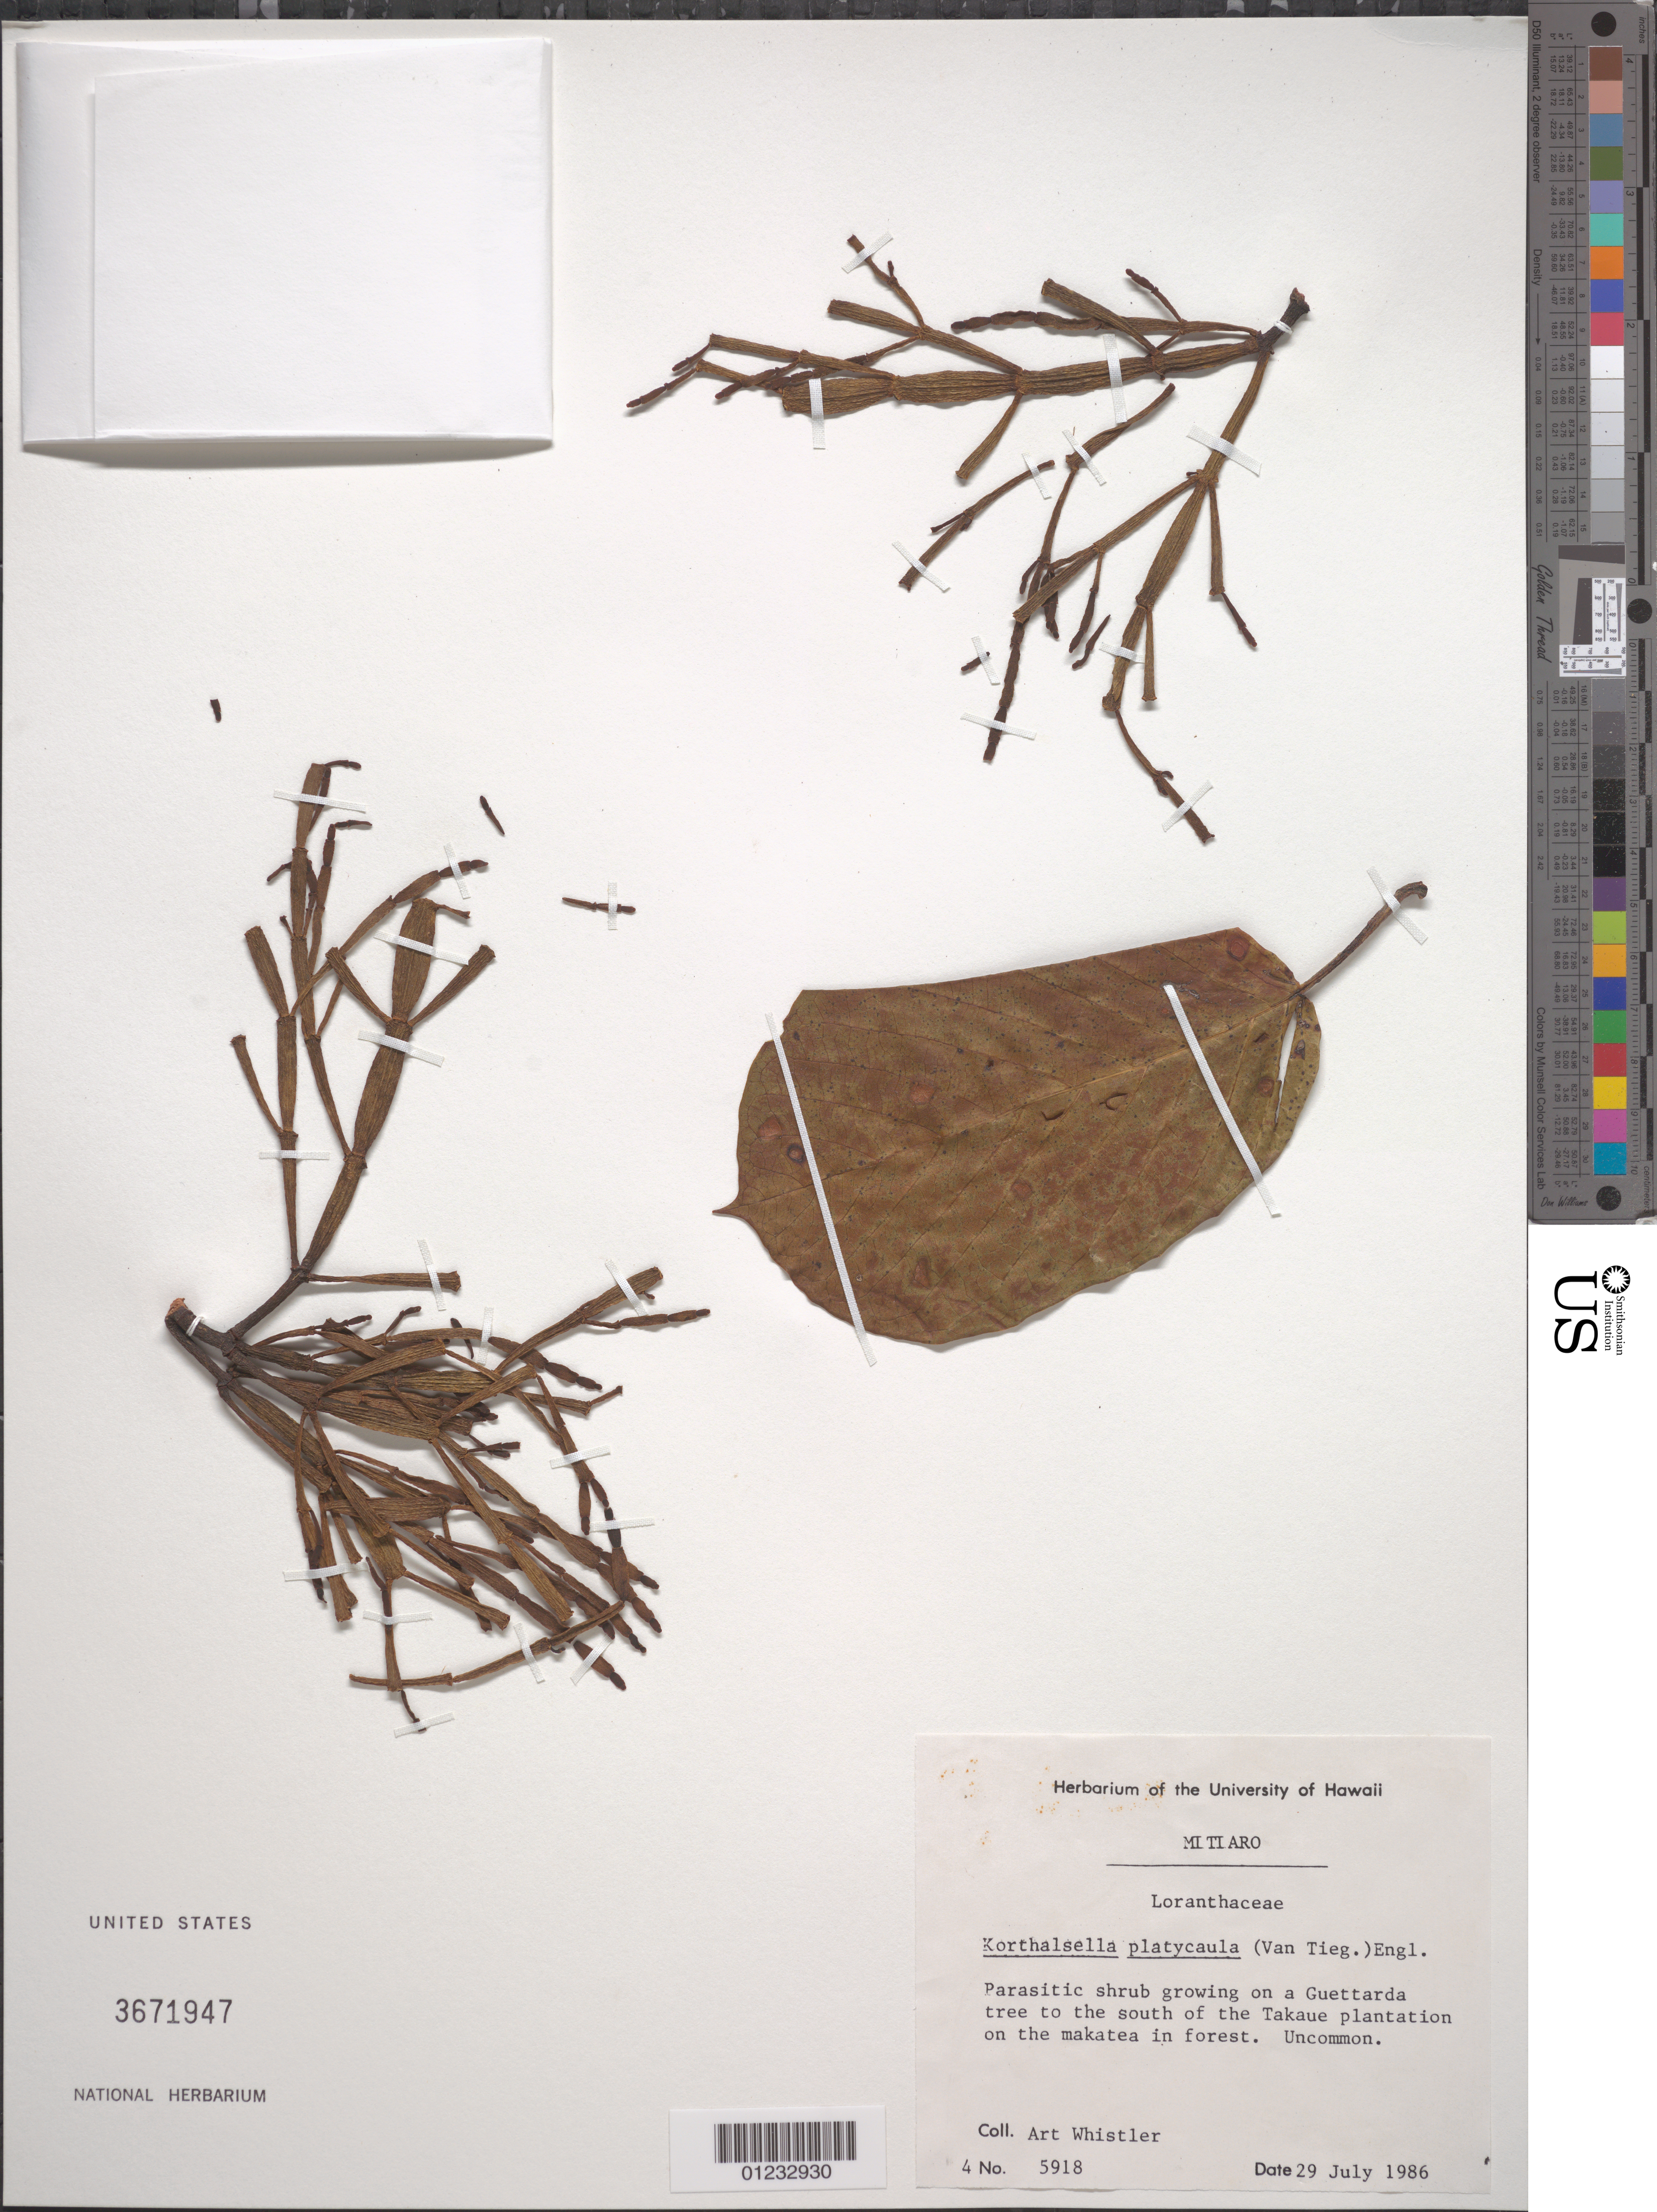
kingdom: Plantae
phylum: Tracheophyta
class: Magnoliopsida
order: Santalales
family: Viscaceae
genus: Korthalsella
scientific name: Korthalsella platycaula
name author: (Tiegh.) Engl.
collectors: A. Whistler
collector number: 5918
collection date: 1986-07-29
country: Cook Islands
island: Mitiaro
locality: To the south of the takaue plantation on the makatea in forest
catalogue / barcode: US 3671947